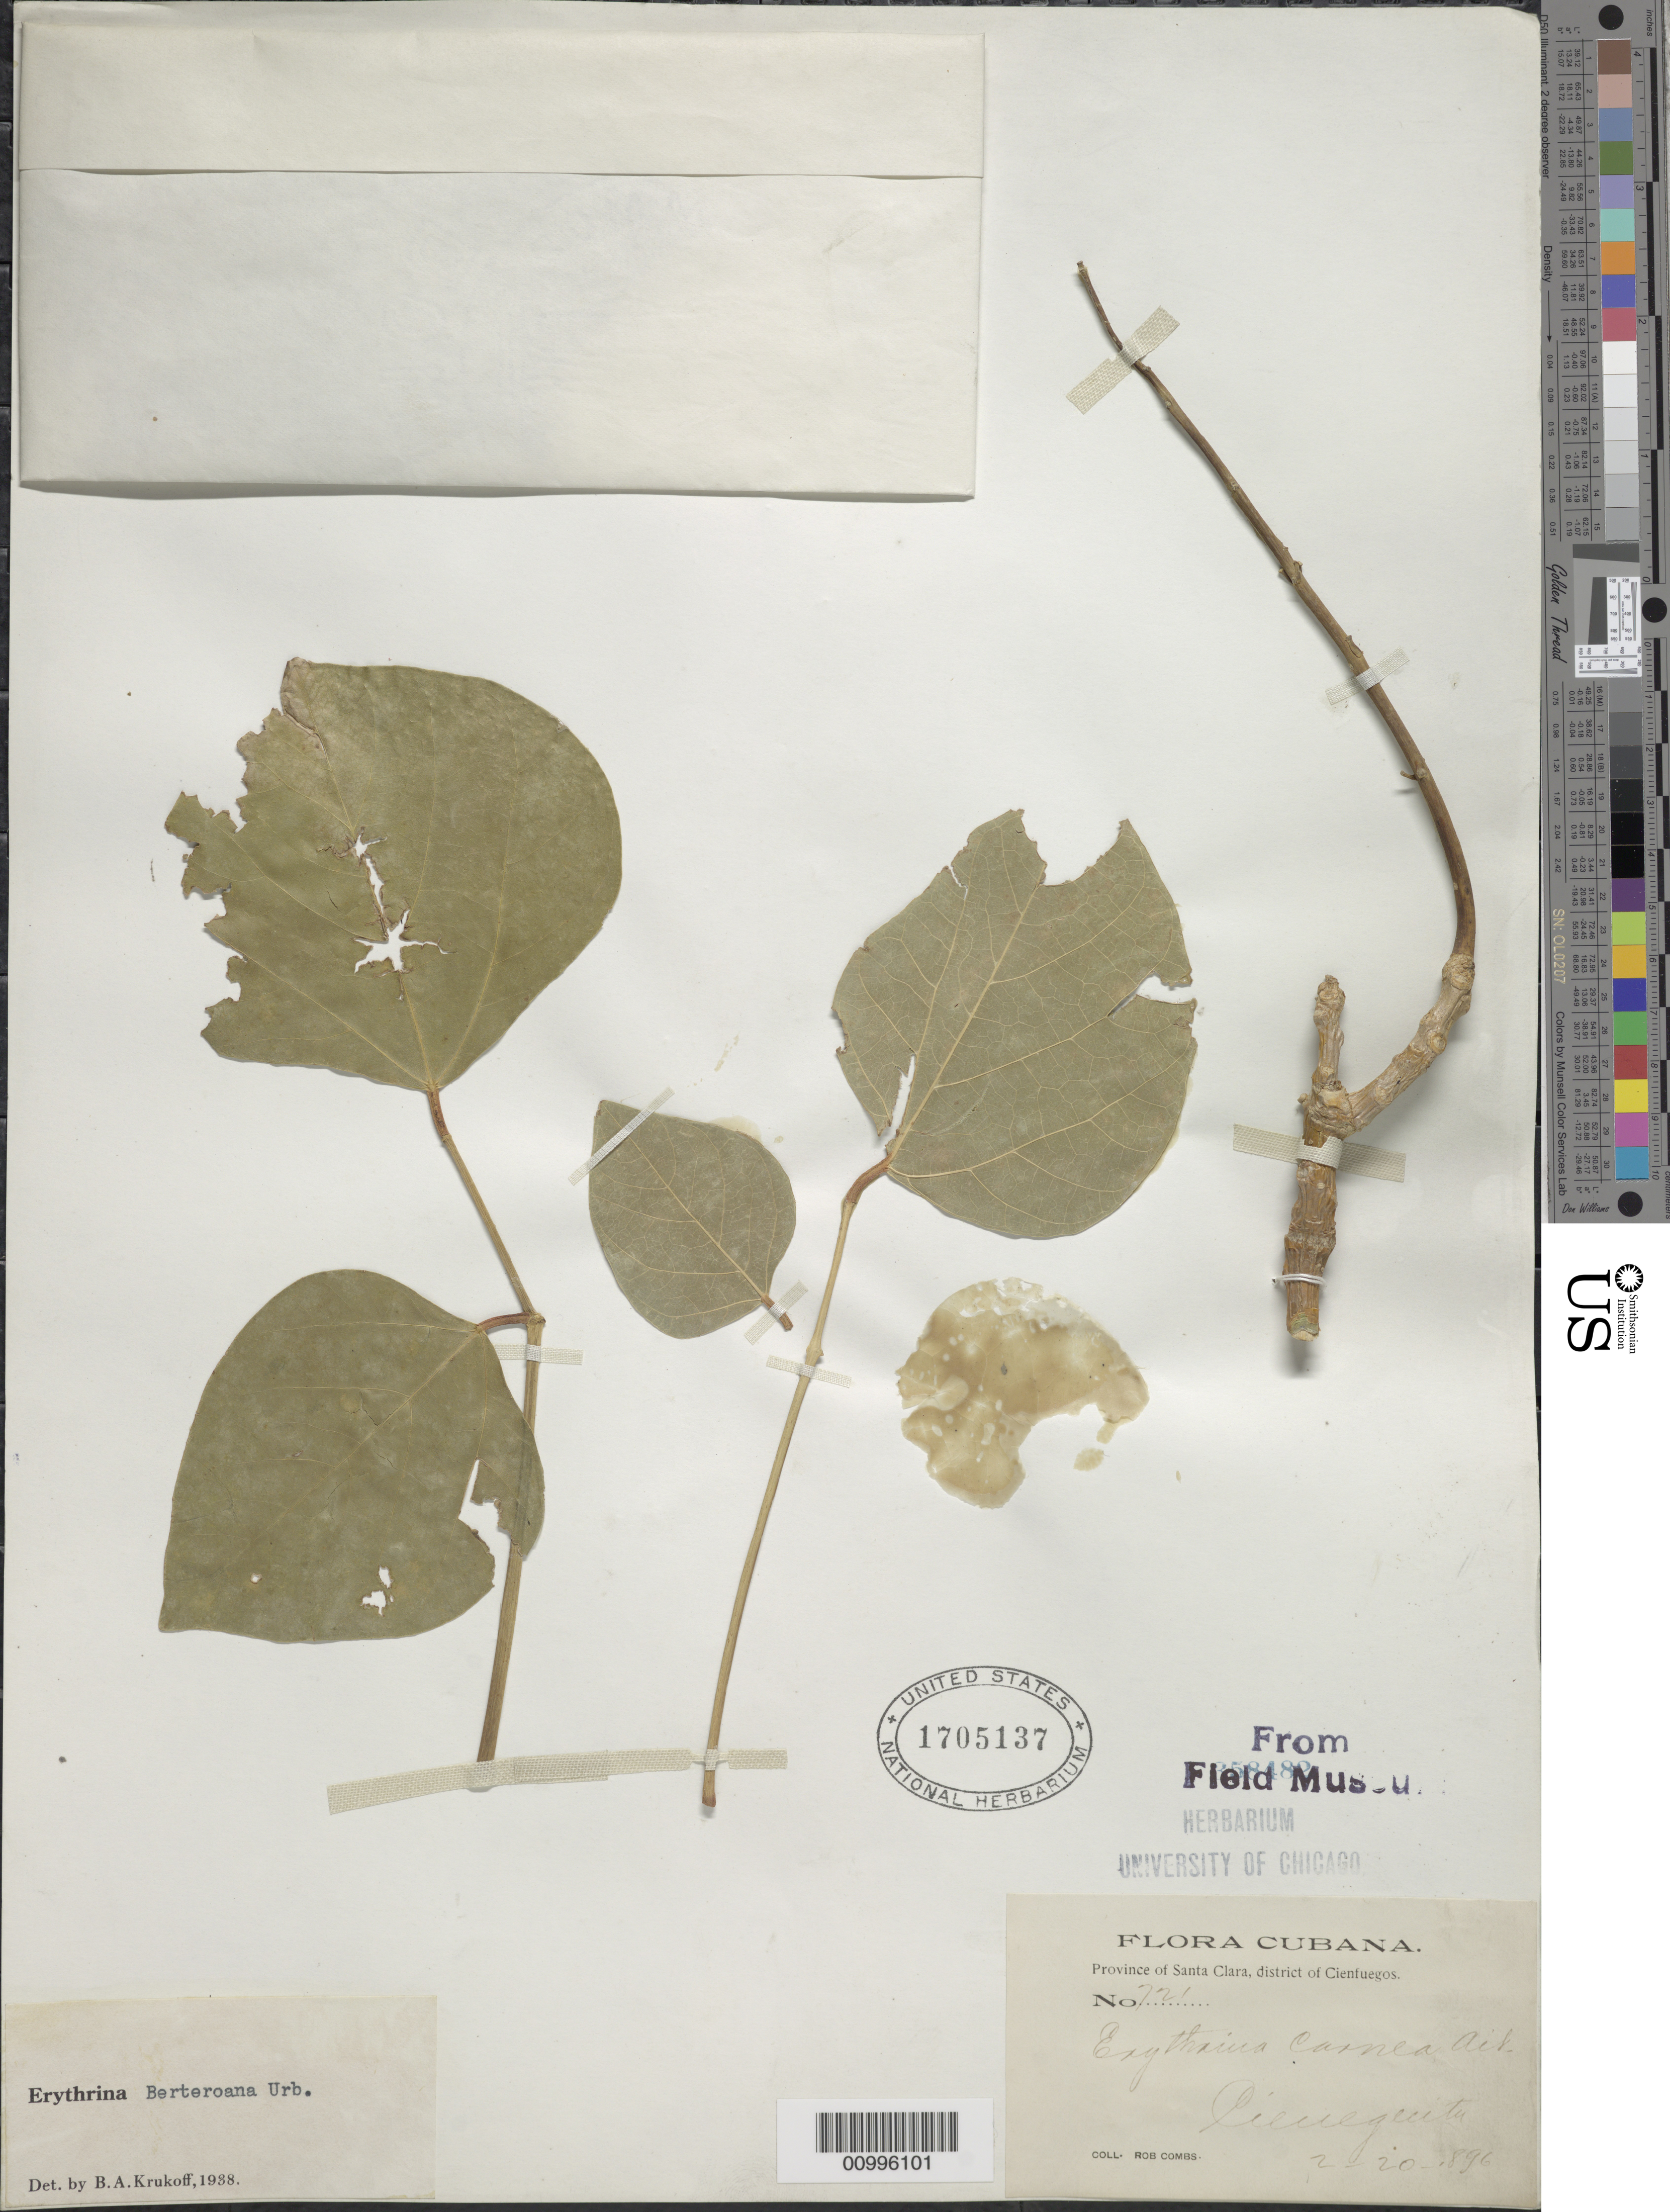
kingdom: Plantae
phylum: Tracheophyta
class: Magnoliopsida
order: Fabales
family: Fabaceae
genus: Erythrina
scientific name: Erythrina berteroana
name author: Urb.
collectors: R. Combs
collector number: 721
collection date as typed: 20 Feb 1896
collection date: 1896-02-20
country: Cuba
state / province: Villa Clara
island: Cuba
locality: Santa Clara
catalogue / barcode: US 1705137